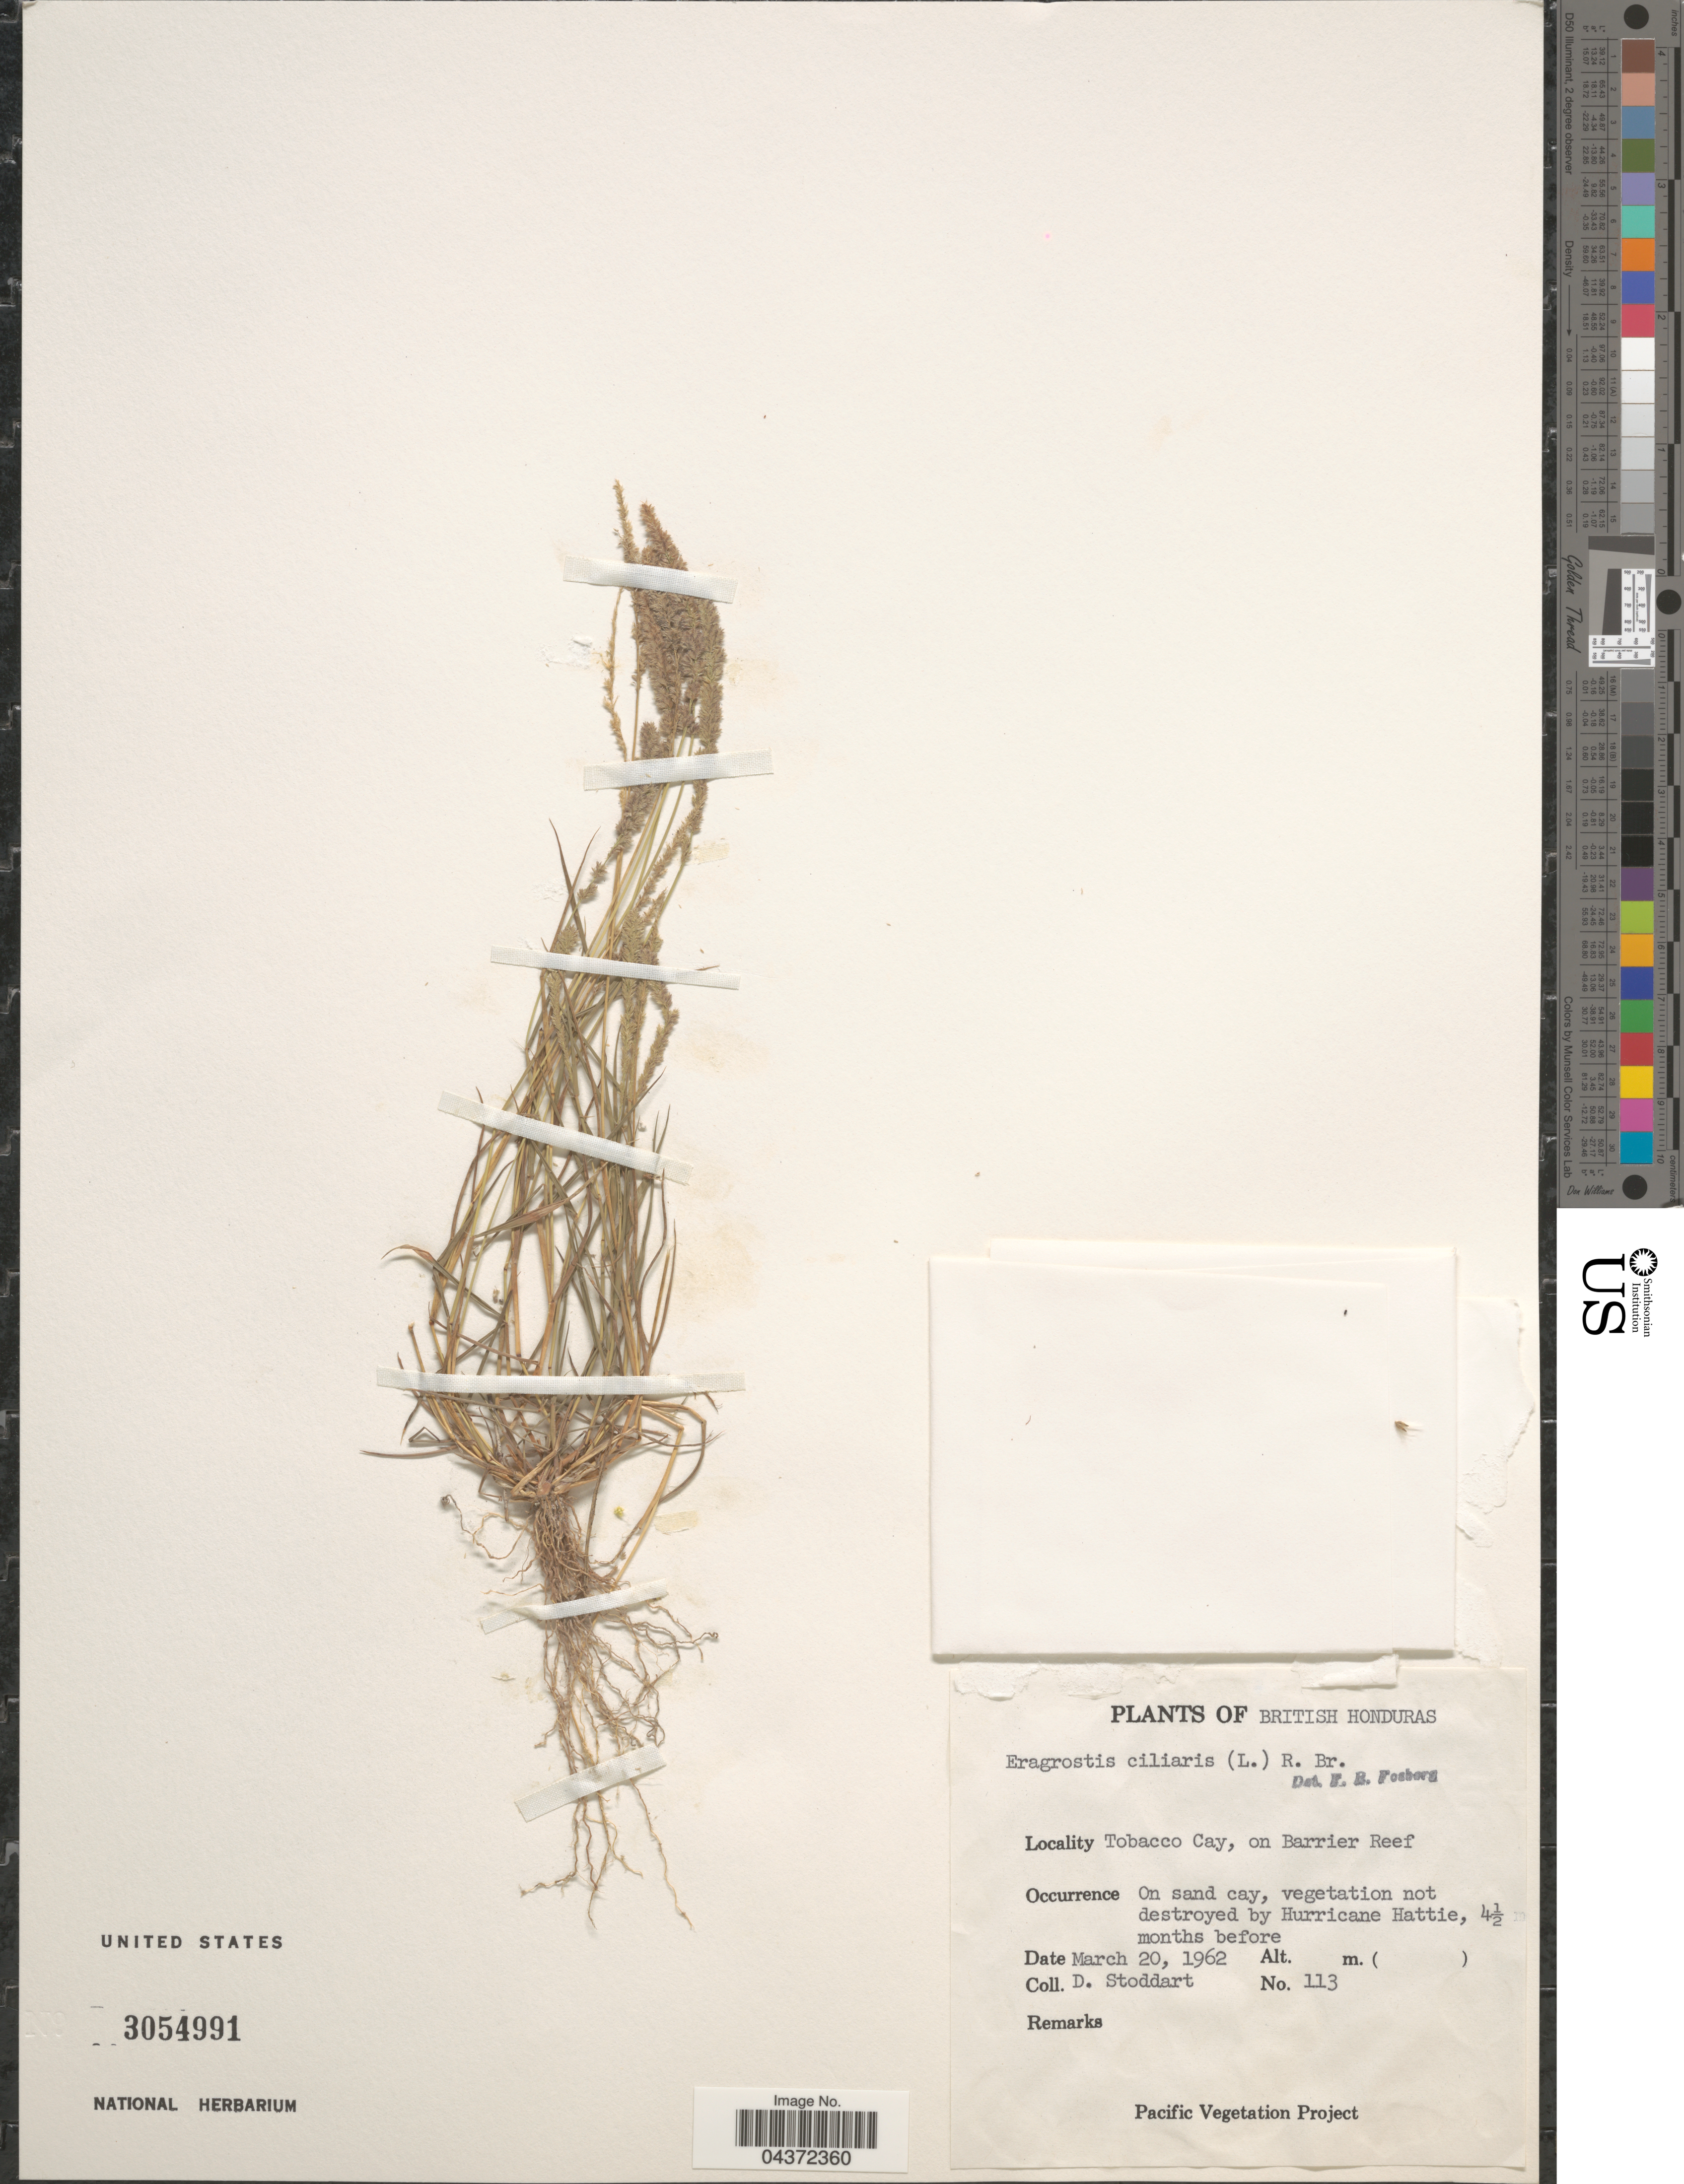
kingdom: Plantae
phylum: Tracheophyta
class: Liliopsida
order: Poales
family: Poaceae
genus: Eragrostis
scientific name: Eragrostis ciliaris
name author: (L.) R. Br.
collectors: D. Stoddart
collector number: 113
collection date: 1962-03-20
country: Belize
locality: British Honduras. Tobacco Cay, on Barrier Reef.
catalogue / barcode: US 3054991